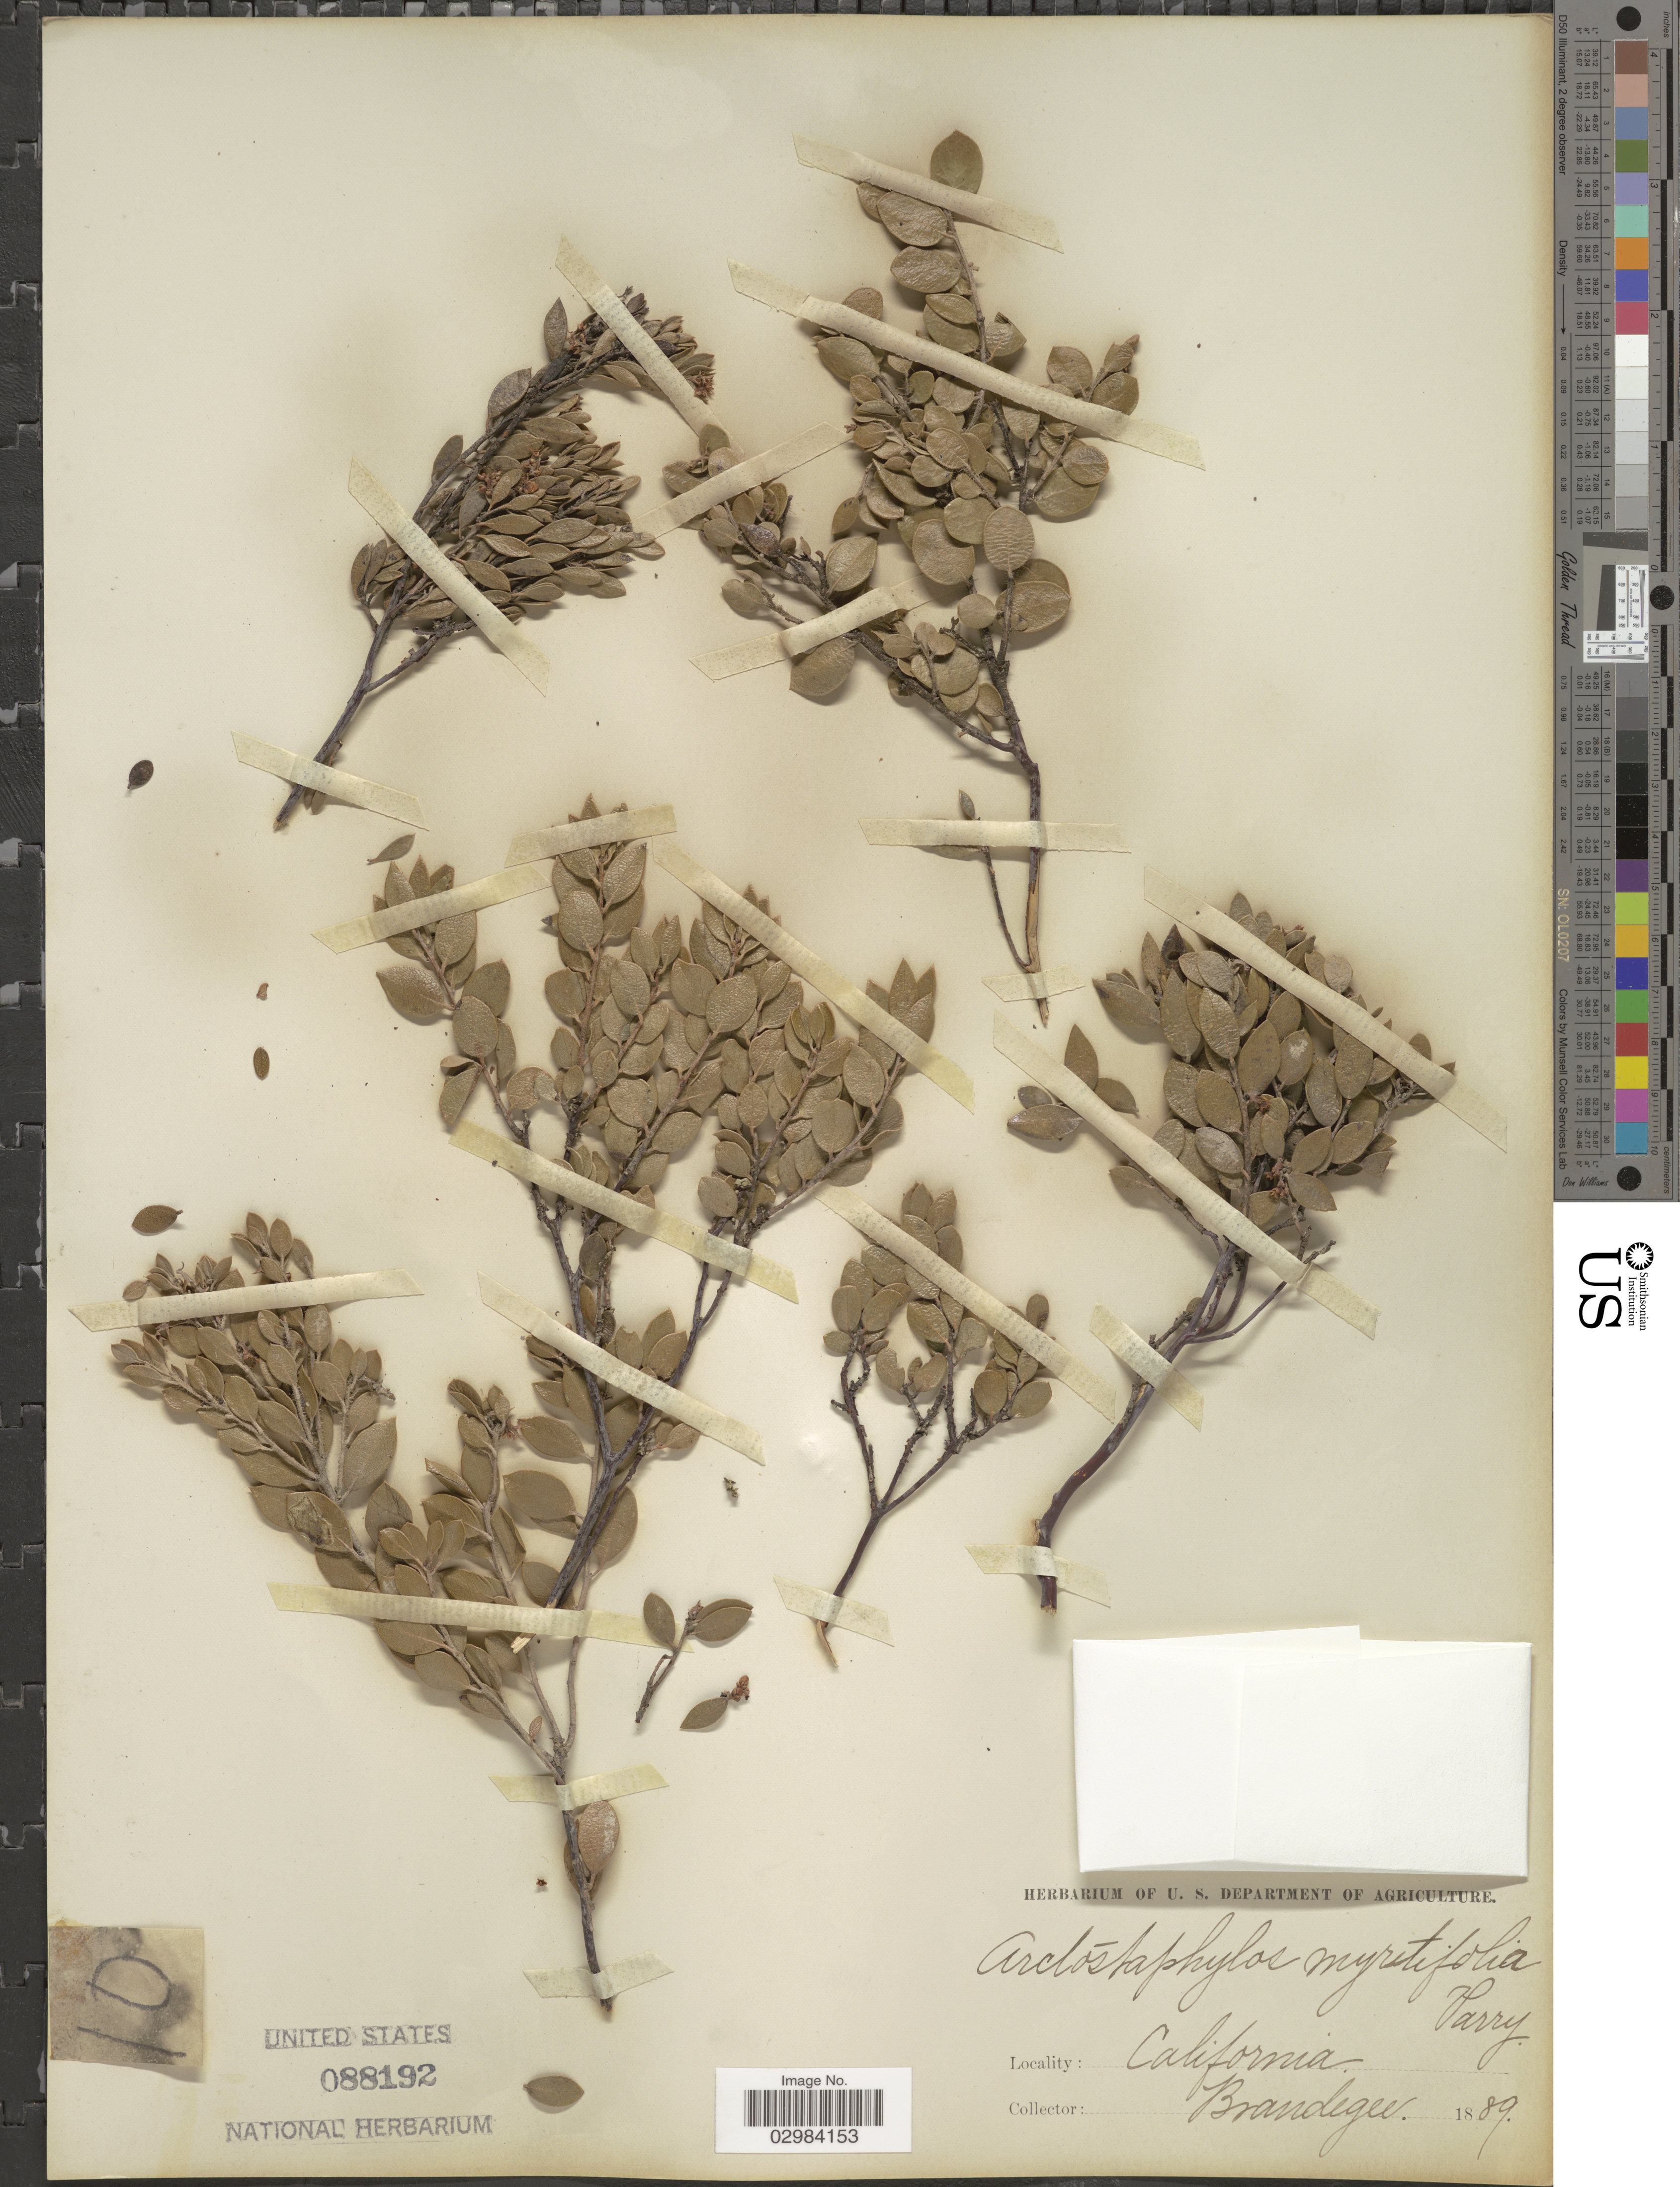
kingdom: Plantae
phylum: Tracheophyta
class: Magnoliopsida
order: Ericales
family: Ericaceae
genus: Arctostaphylos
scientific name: Arctostaphylos myrtifolia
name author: Parry in Greene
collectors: -- Brandegee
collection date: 1889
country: United States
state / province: California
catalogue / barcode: US 88192